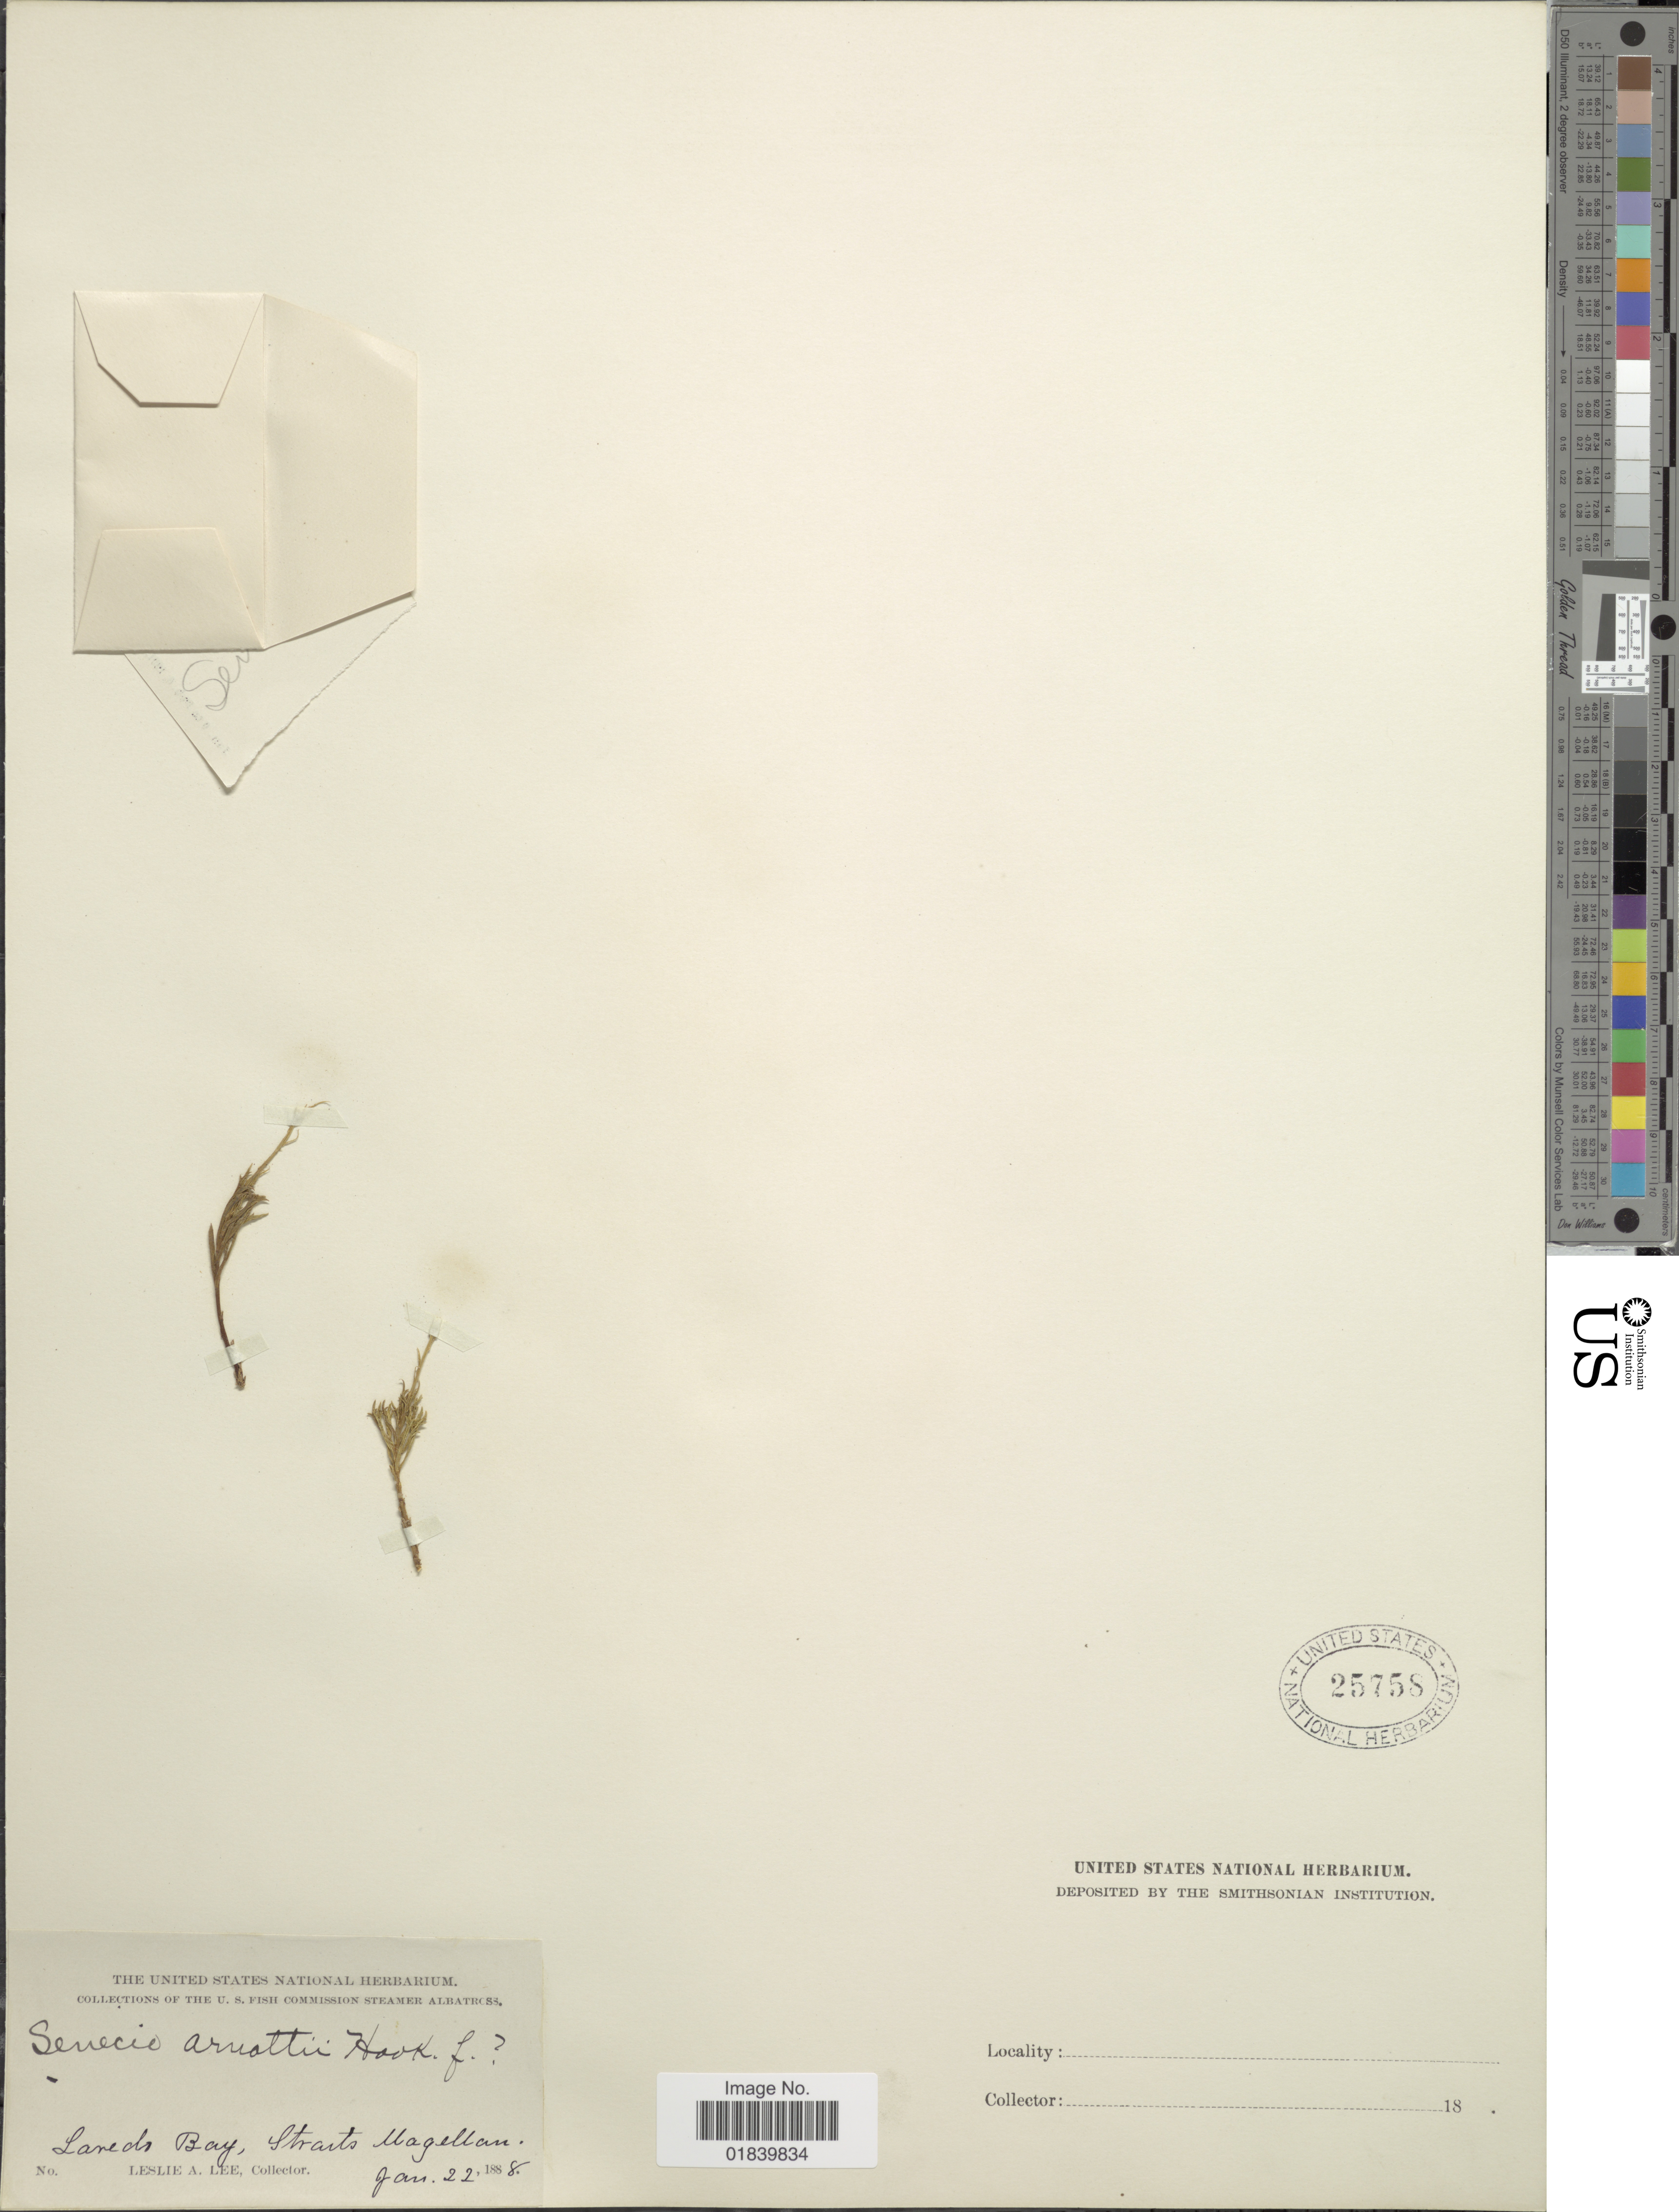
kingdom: Plantae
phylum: Tracheophyta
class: Magnoliopsida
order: Asterales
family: Asteraceae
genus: Senecio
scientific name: Senecio arnottii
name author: Hook. f.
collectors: L. Lee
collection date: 1888-01-22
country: Chile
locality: Laredo Bay. Straits Magellan.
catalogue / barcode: US 25758